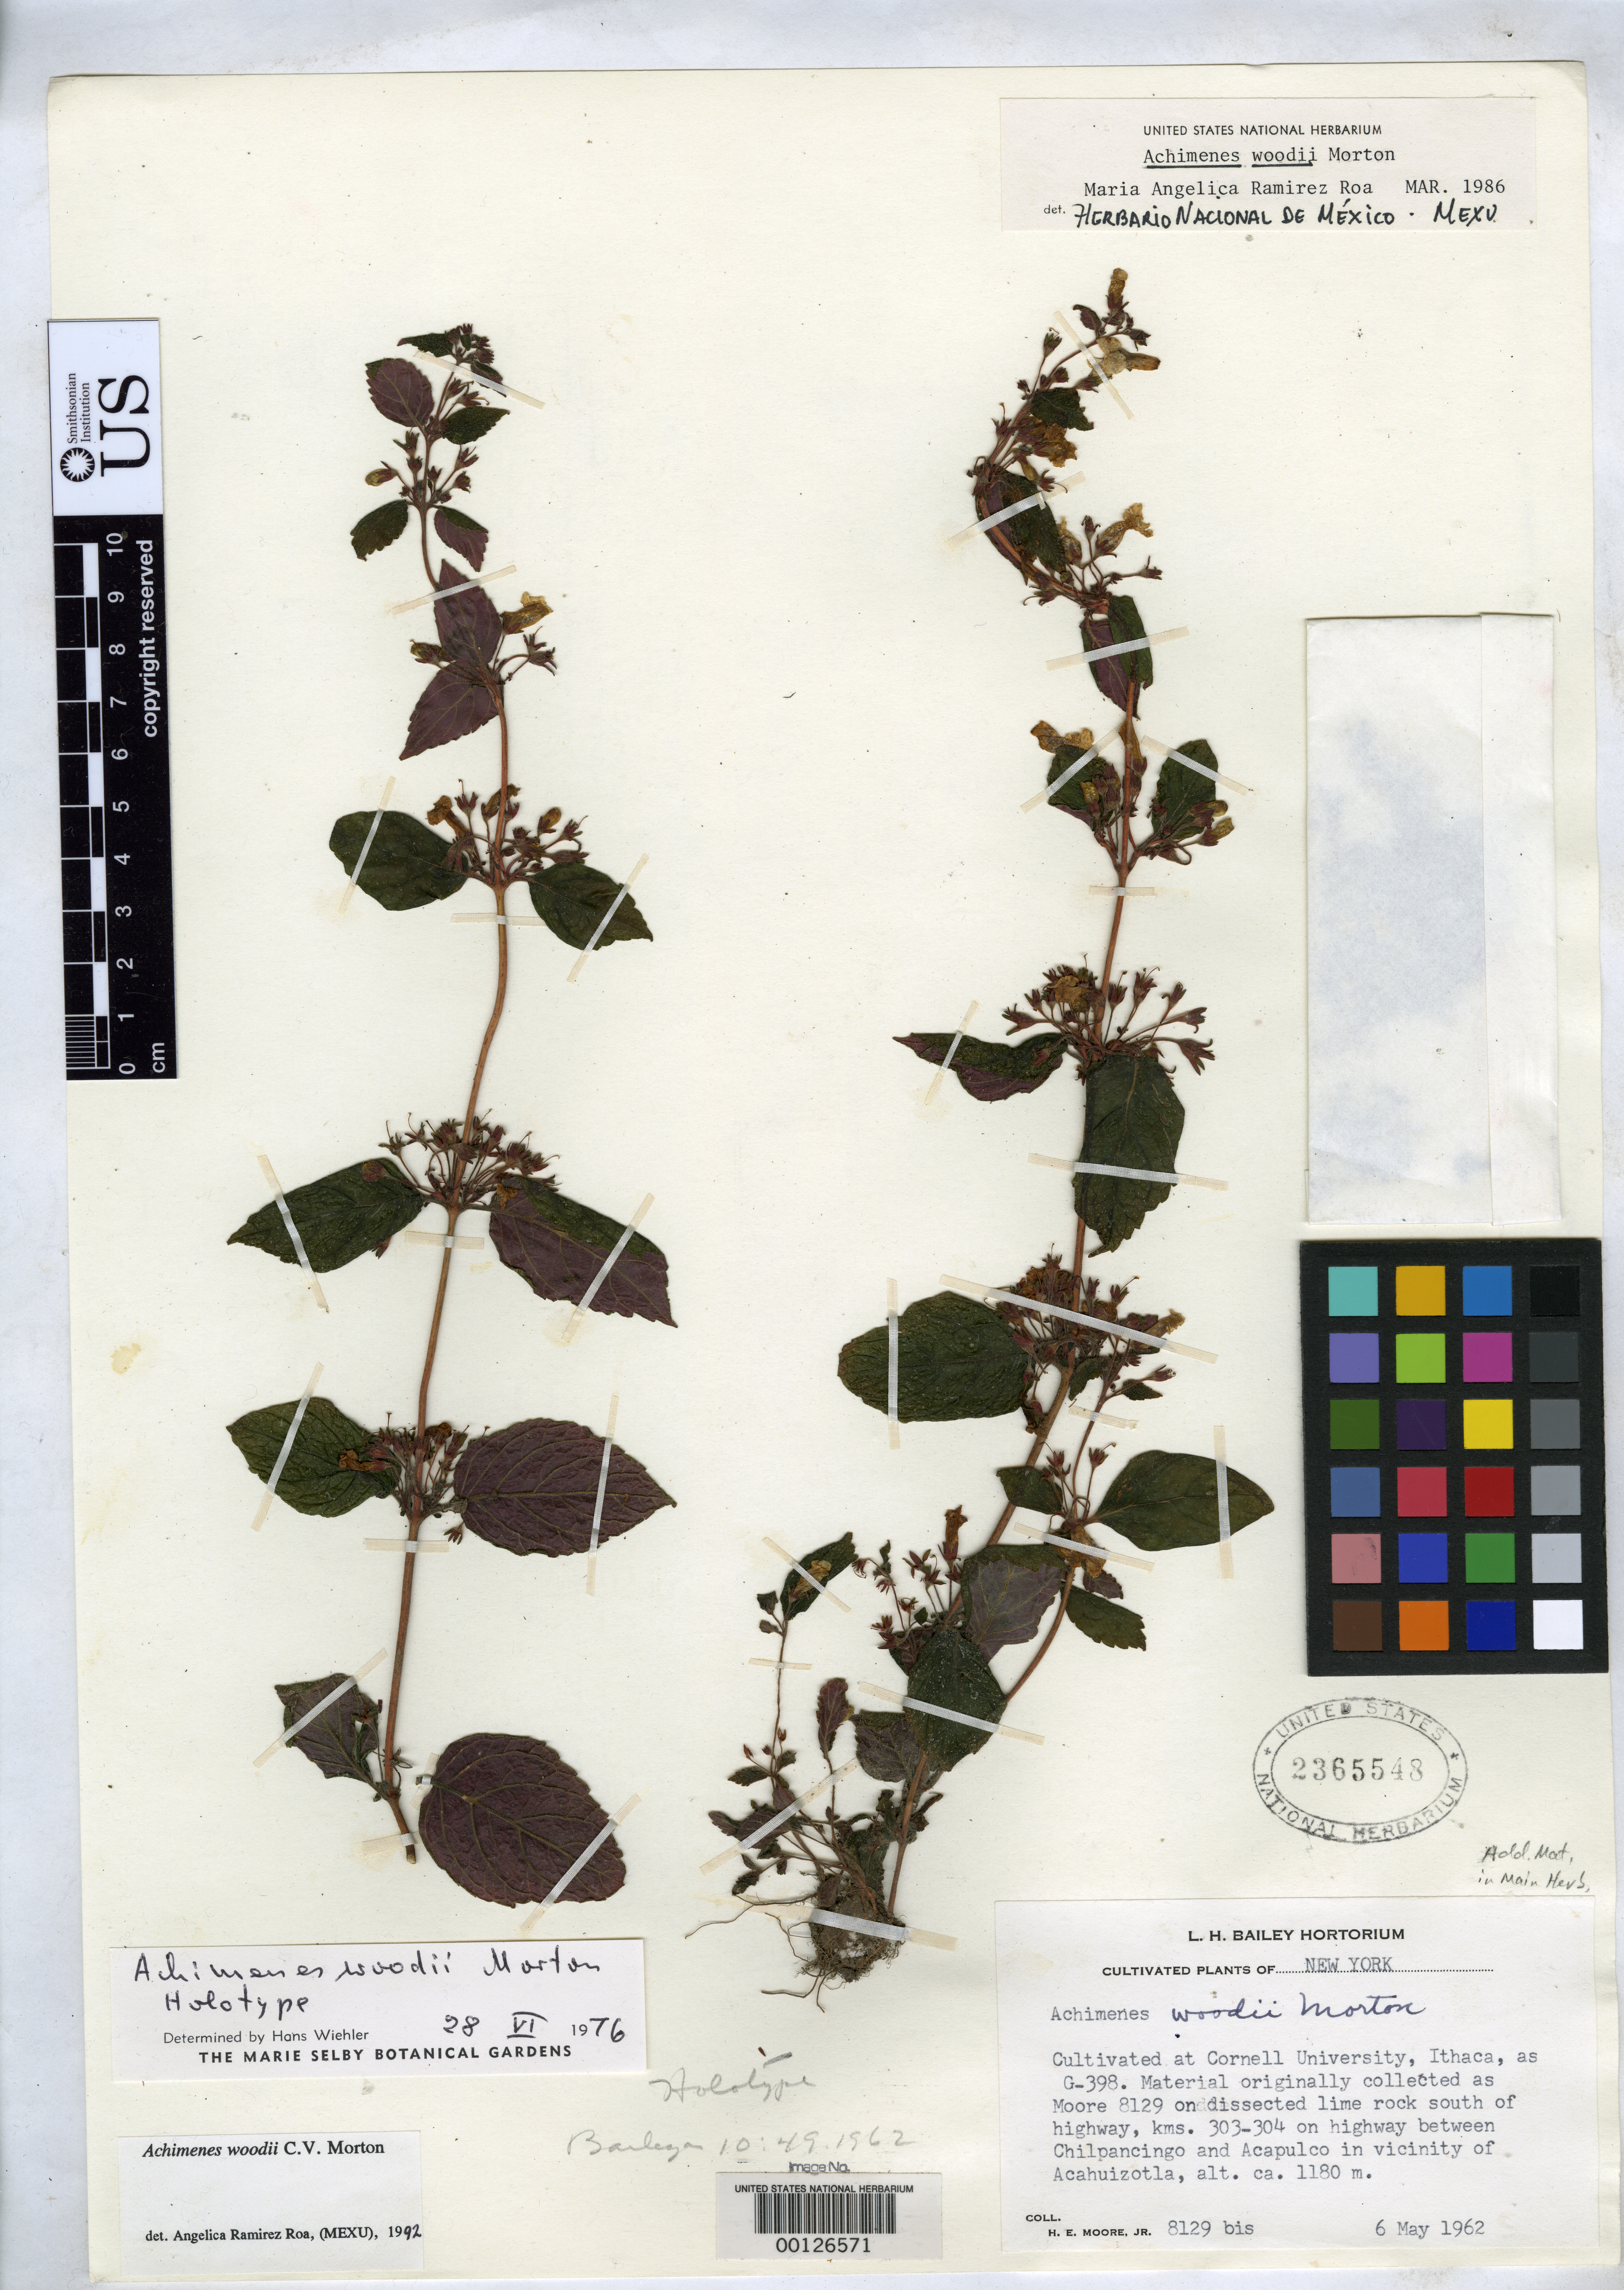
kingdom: Plantae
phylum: Tracheophyta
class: Magnoliopsida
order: Lamiales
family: Gesneriaceae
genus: Achimenes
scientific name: Achimenes woodii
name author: C.V. Morton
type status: Holotype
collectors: H. E. Moore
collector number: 8129 bis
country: Mexico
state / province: Guerrero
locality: Acahuizotla, between Chilpancingo and Acapulco.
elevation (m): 1180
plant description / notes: Cultivated at Cornell University, Ithaca, as G-398. Material originally collected as Moore 8129 on dissected lime rock south of highway, kms. 303-304 on highway between Chilpancingo and Acapulco in vicinity of Acahuizotla, alt. ca. 1180 m. Collection date [presumably from cultivation] 6 May 1962.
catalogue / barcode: US 2365548